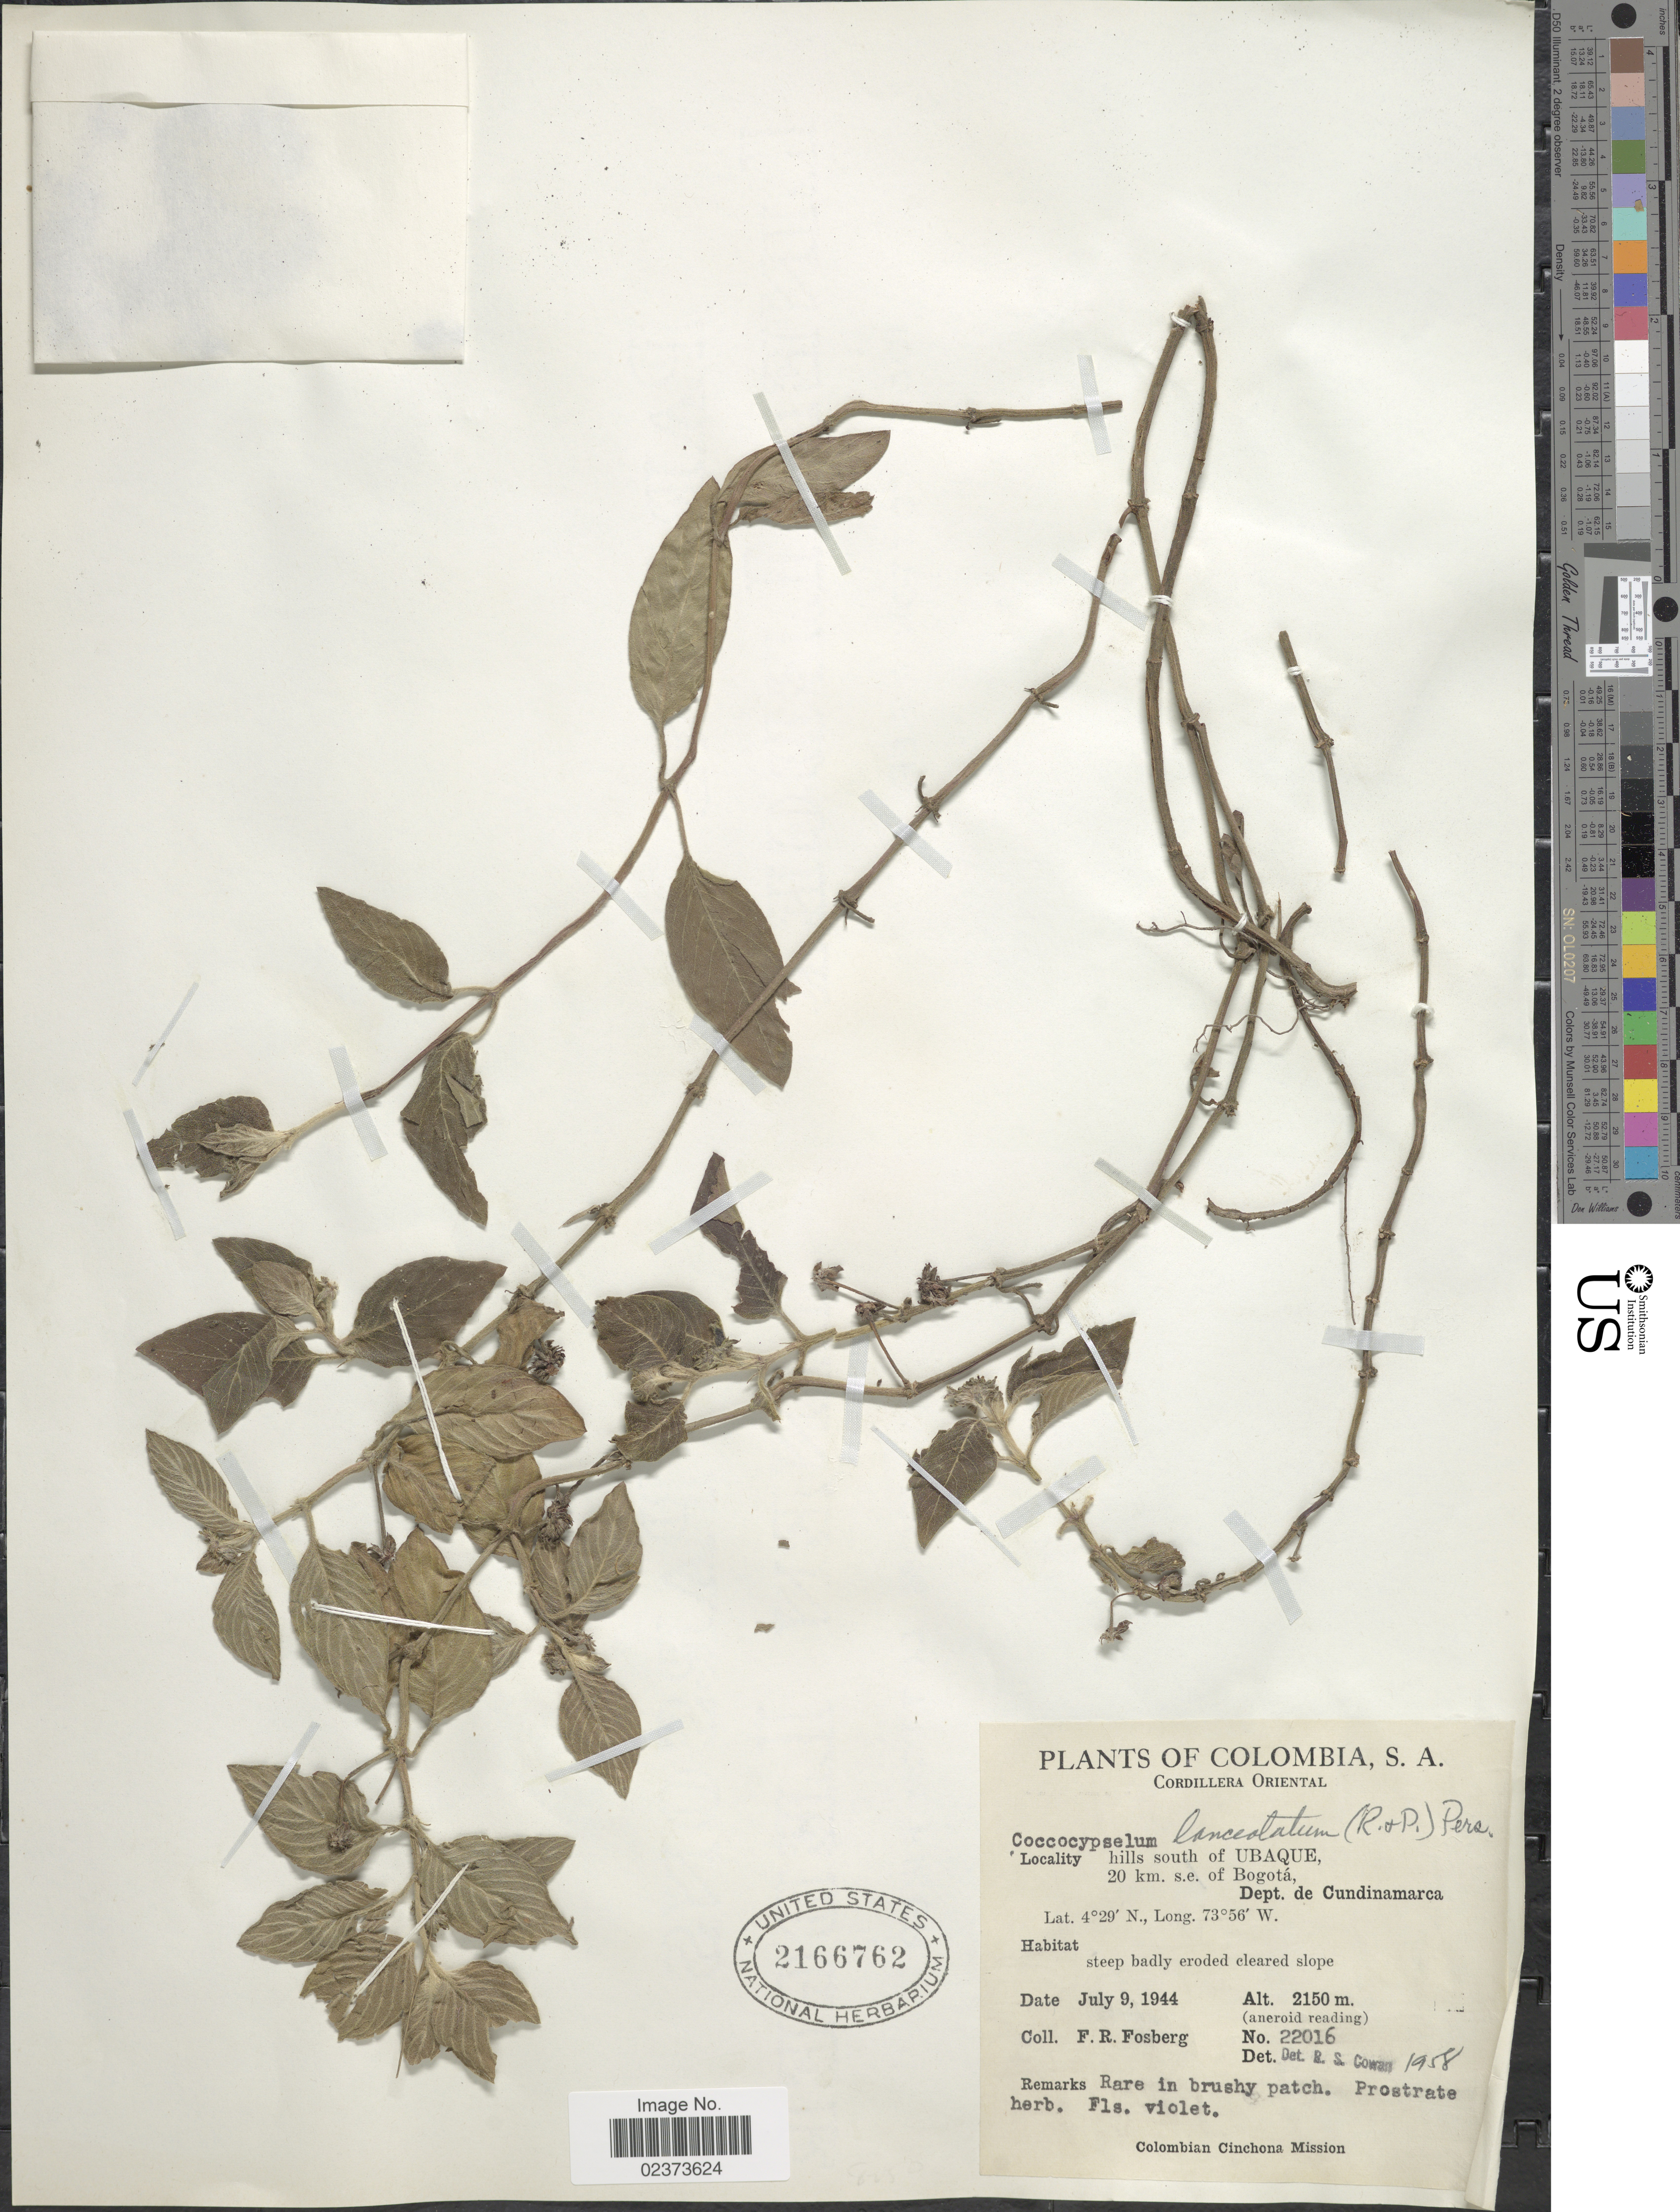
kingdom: Plantae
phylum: Tracheophyta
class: Magnoliopsida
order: Gentianales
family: Rubiaceae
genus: Coccocypselum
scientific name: Coccocypselum lanceolatum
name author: (Ruiz & Pav.) Pers.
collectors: F. R. Fosberg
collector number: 22016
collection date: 1944-07-09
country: Colombia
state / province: Cundinamarca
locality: Cordillera Central, hills south of Ubaque, 20 km s.e. of Bogotá, Dept de Cundinamarca, steep badly eroded cleared slope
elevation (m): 2150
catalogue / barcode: US 2166762